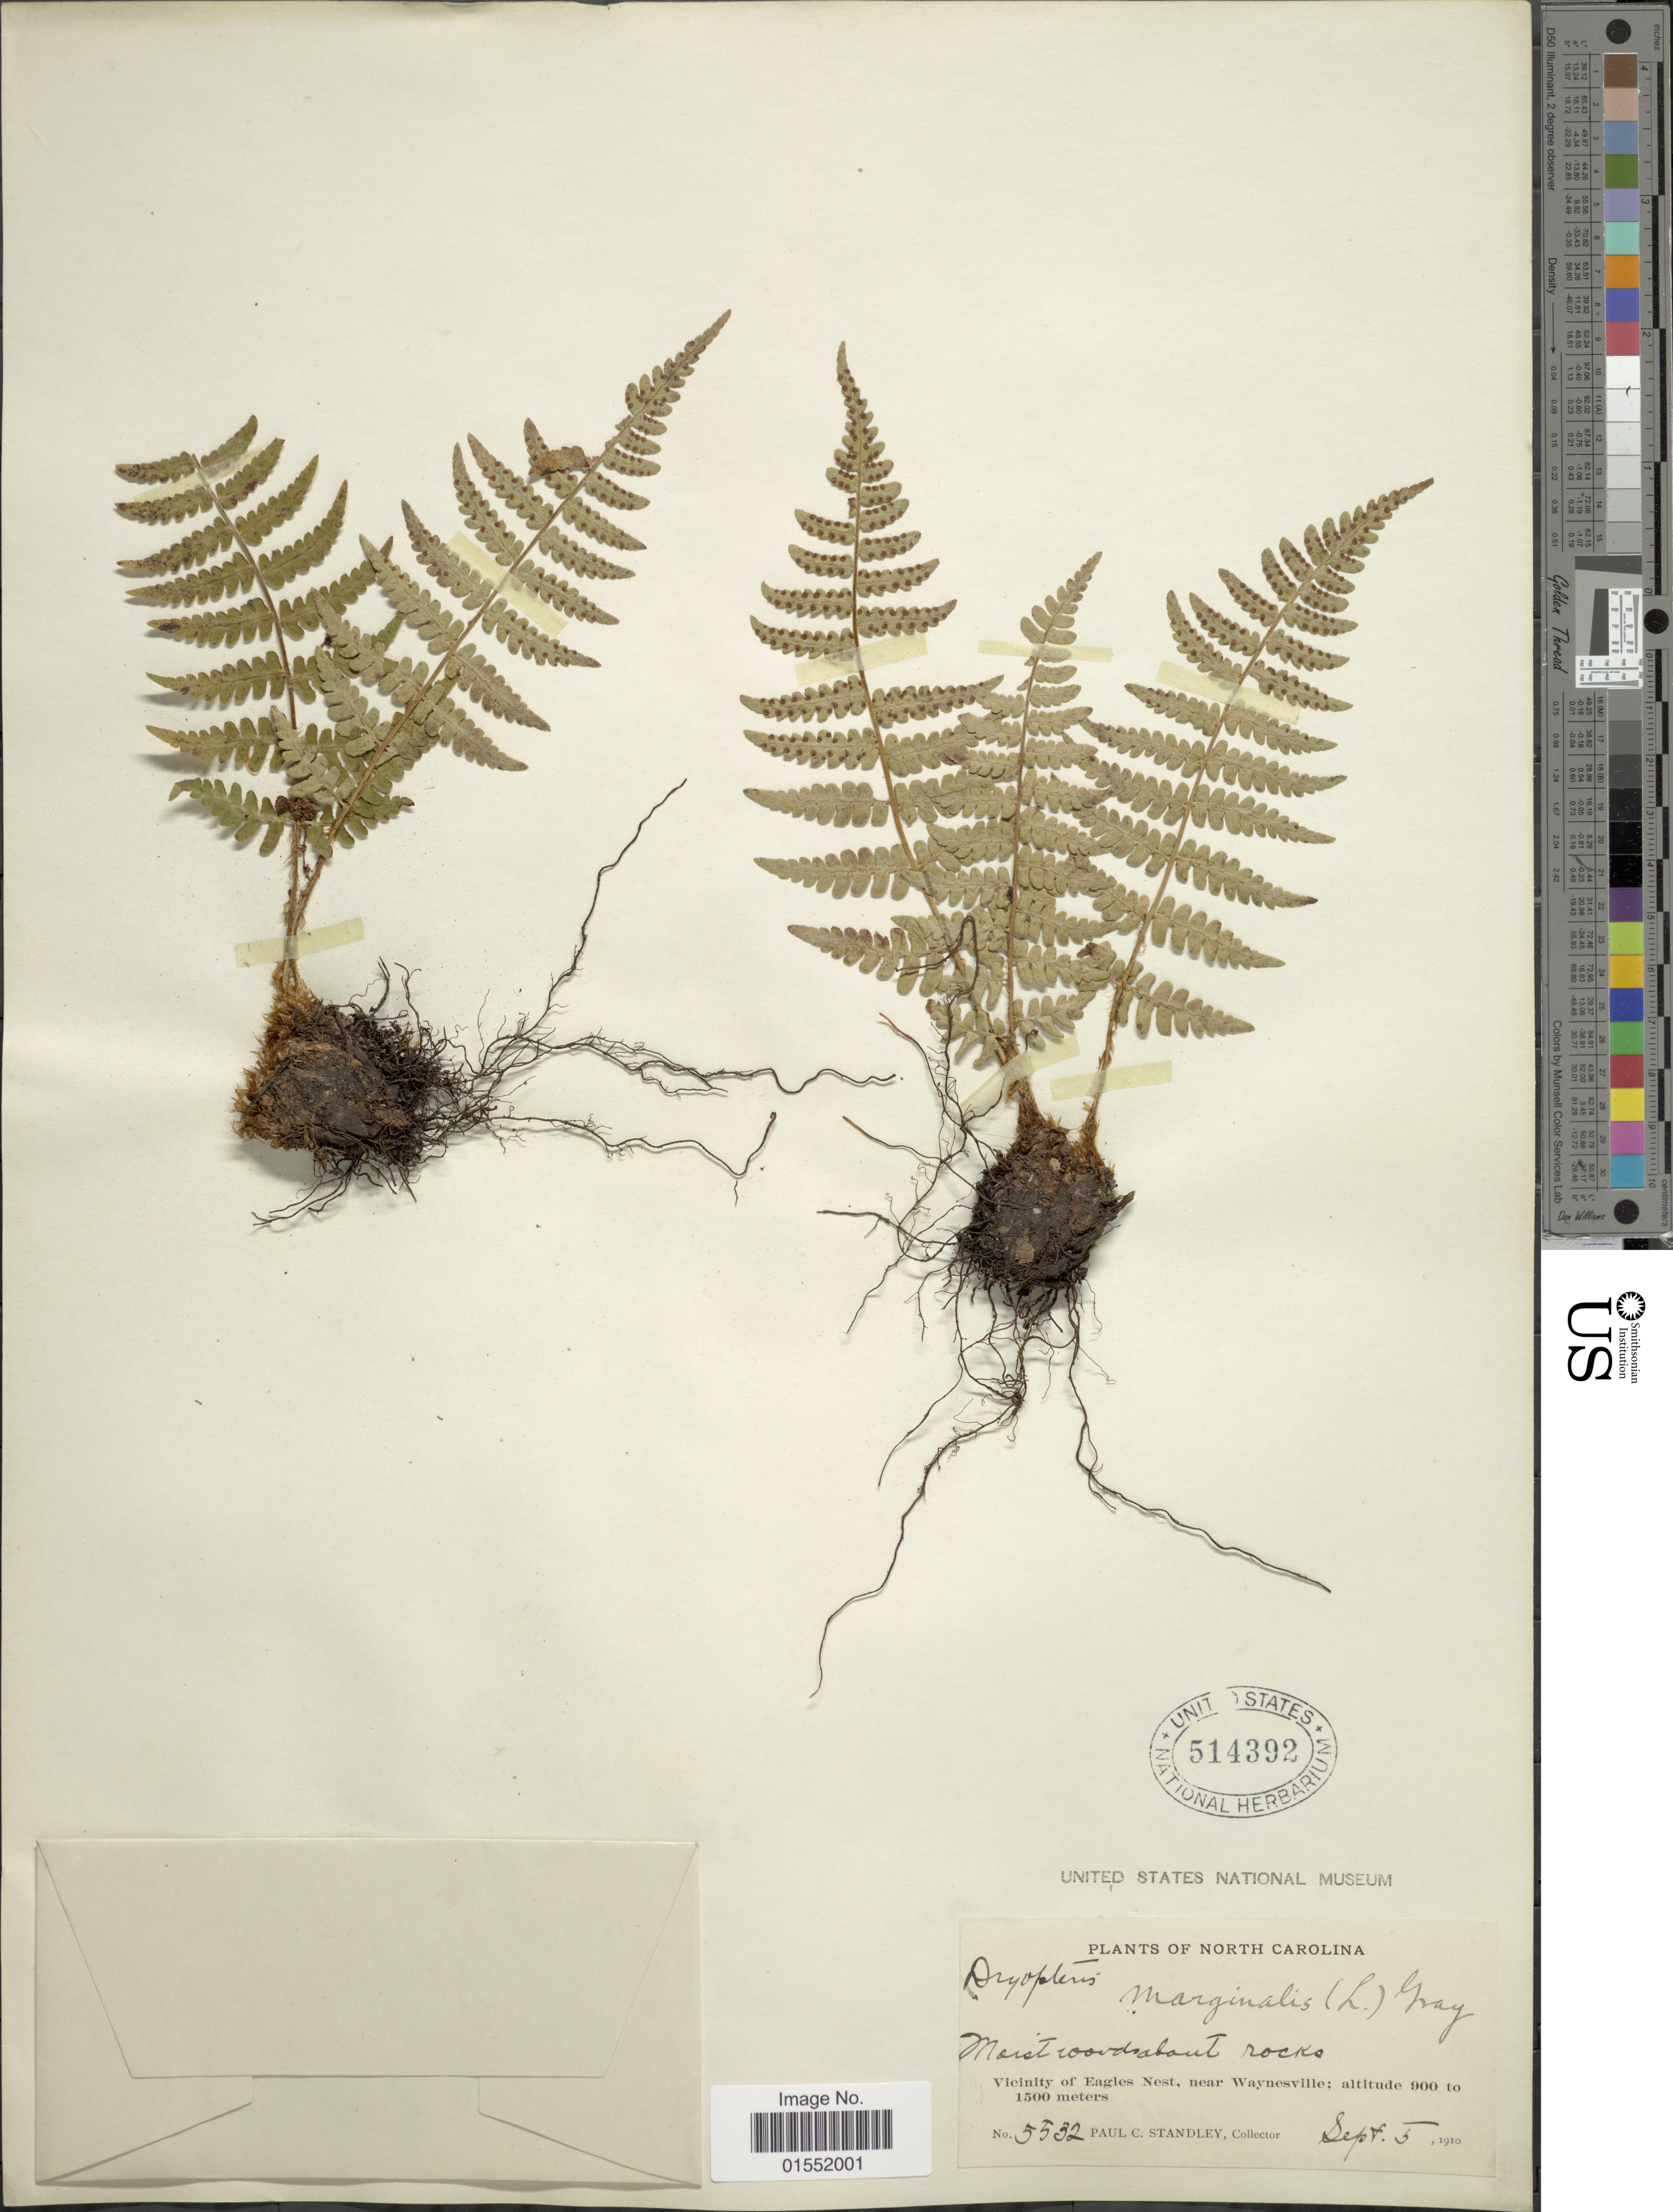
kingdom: Plantae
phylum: Tracheophyta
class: Polypodiopsida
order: Polypodiales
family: Dryopteridaceae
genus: Dryopteris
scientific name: Dryopteris marginalis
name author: (L.) A. Gray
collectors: P. C. Standley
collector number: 5532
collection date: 1910-09-05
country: United States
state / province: North Carolina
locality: Moist woods about rocks. Vicinity of Eagles Nest, near Waynesville.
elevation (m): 900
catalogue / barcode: US 514392